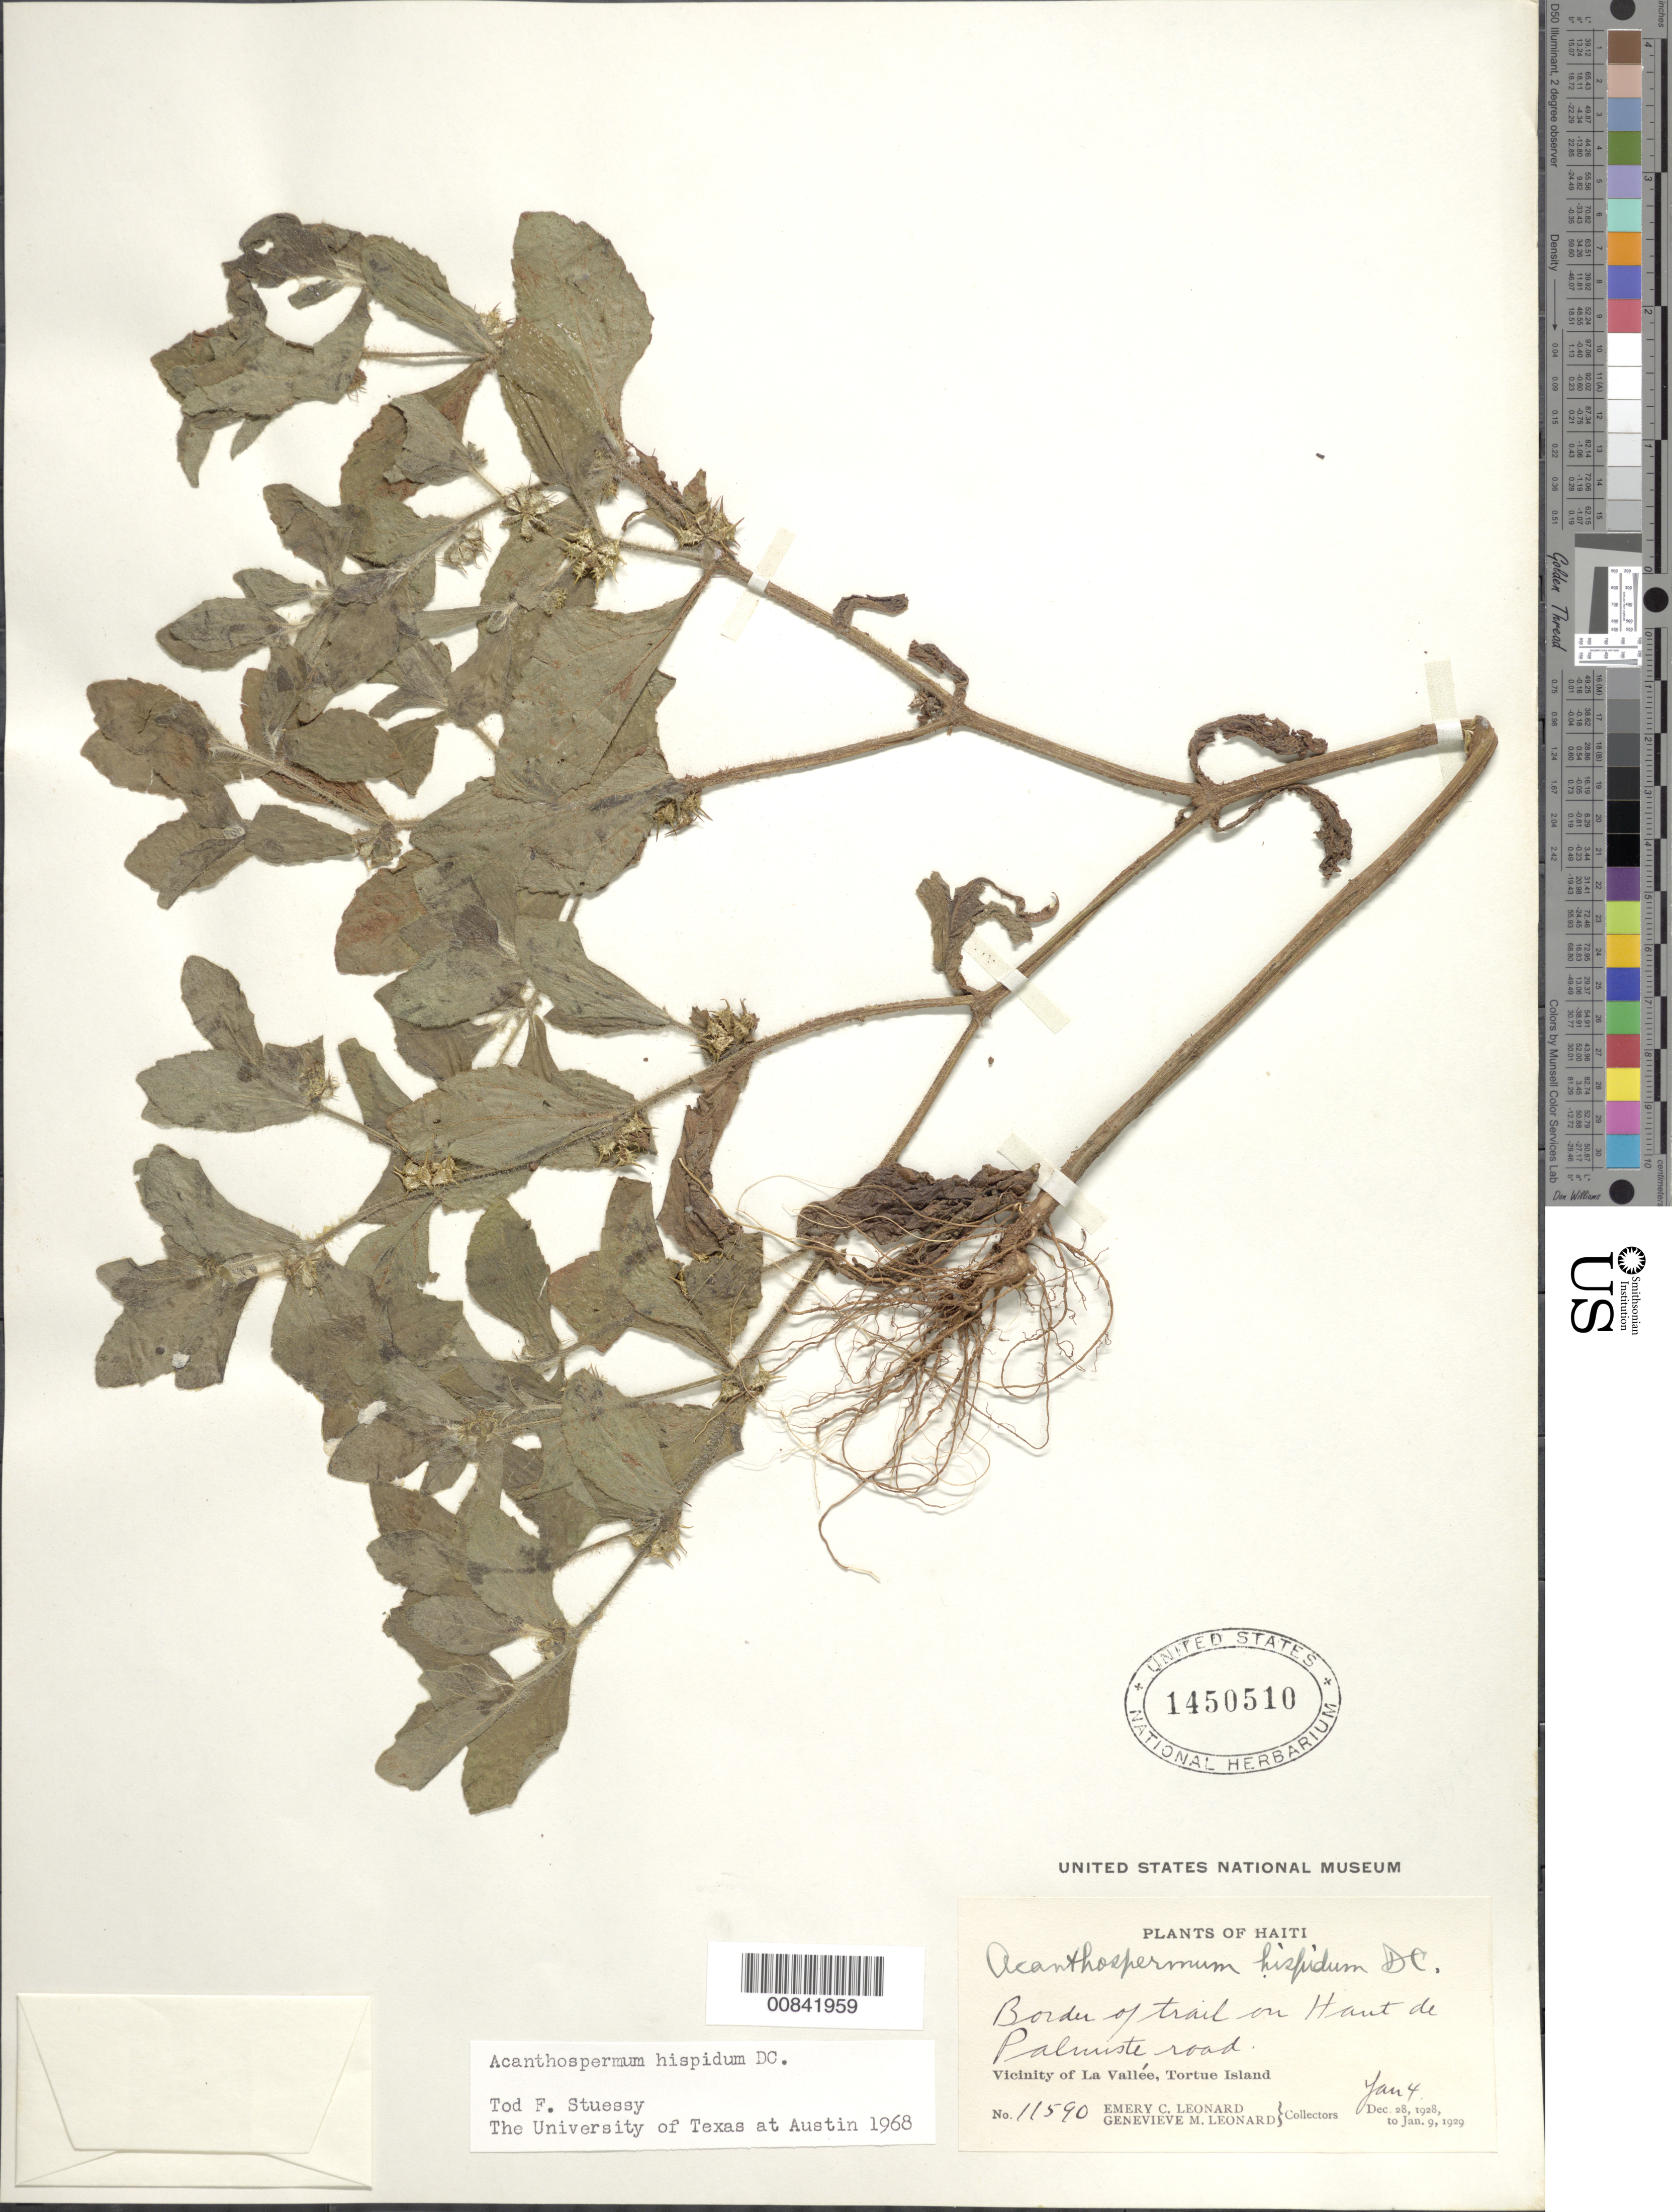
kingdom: Plantae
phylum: Tracheophyta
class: Magnoliopsida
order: Asterales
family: Asteraceae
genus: Acanthospermum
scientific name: Acanthospermum hispidum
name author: DC.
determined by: Stuessy, T. F.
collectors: E. C. Leonard & G. M. Leonard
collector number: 11590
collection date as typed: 04 Jan 1929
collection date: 1929-01-04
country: Haiti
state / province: Nord-Ouest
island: Île de la Tortue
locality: Vicinity of La Vallée, Haut de Palniste road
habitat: Border of trail on road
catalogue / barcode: US 1450510